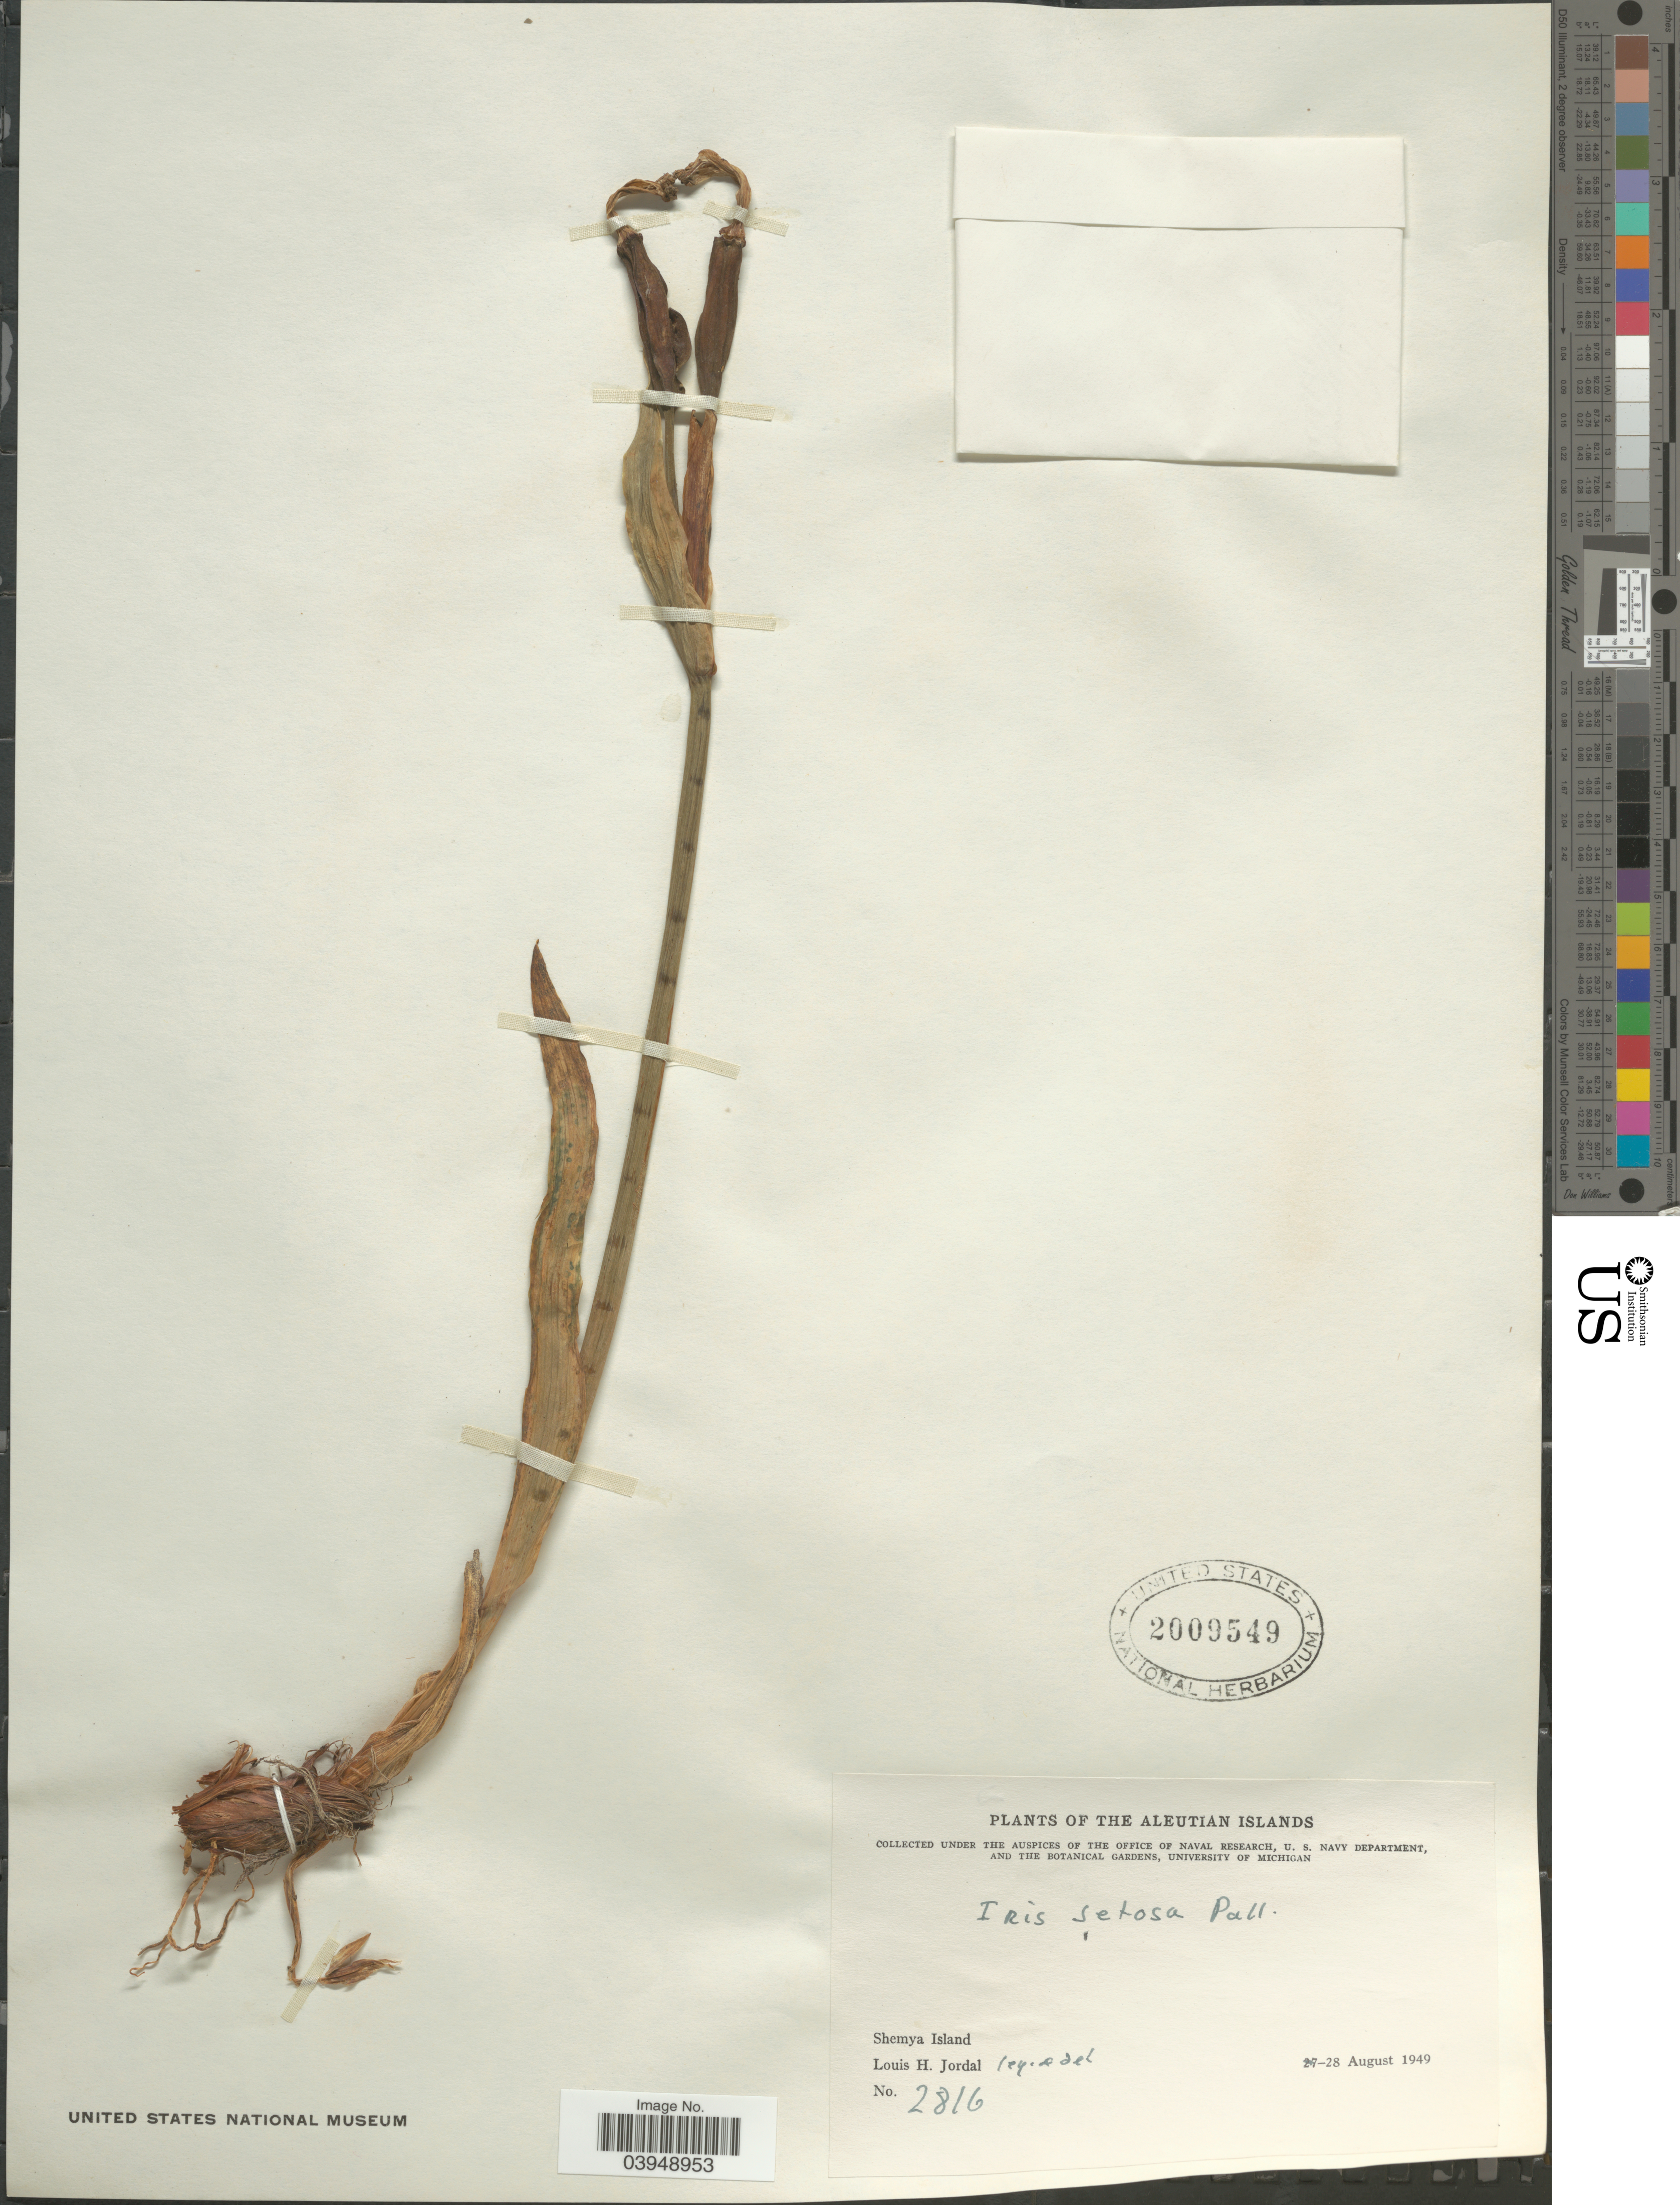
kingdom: Plantae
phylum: Tracheophyta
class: Liliopsida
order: Asparagales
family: Iridaceae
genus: Iris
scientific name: Iris setosa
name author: Pall. ex Link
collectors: L. Jordal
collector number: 2816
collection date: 1949-08-28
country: United States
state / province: Alaska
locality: The Aleutian Islands. Shemya Island.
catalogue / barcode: US 2009549